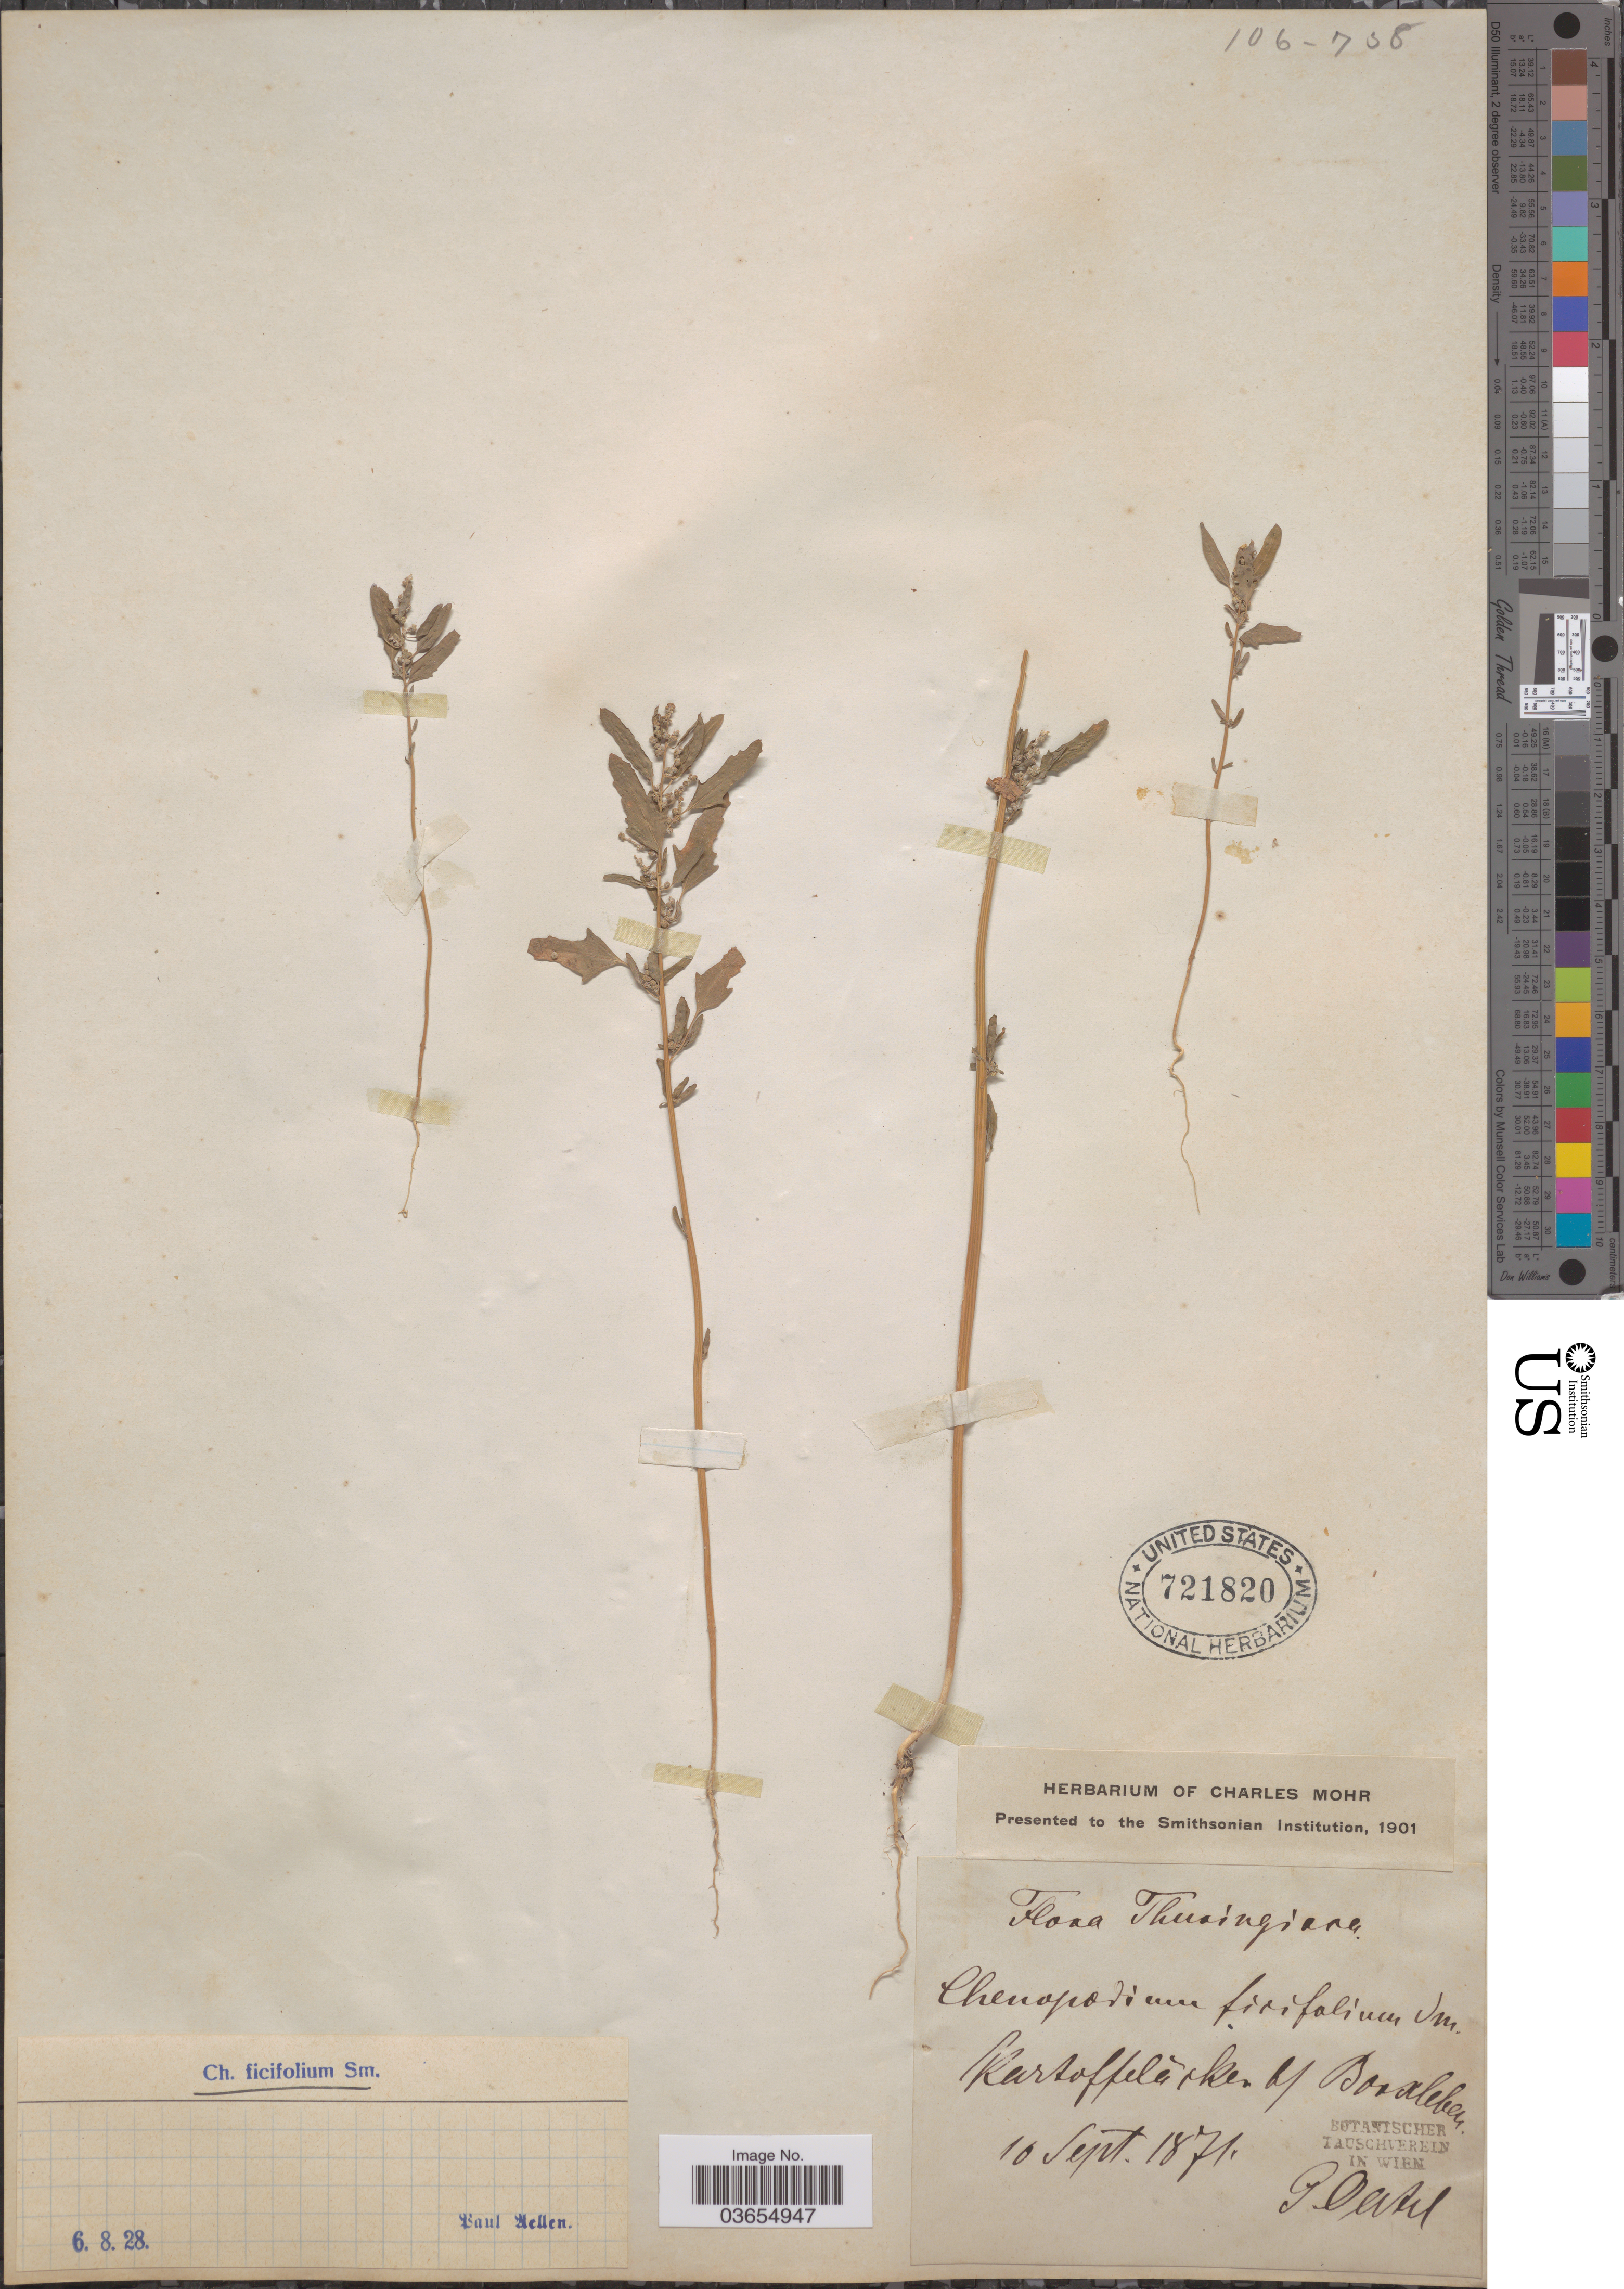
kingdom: Plantae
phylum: Tracheophyta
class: Magnoliopsida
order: Caryophyllales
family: Amaranthaceae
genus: Chenopodium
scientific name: Chenopodium ficifolium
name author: Sm.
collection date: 1871-09-10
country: Germany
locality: Thuringiaca. Skartoffela oken of Bordleben. [interpreted]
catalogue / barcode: US 721820